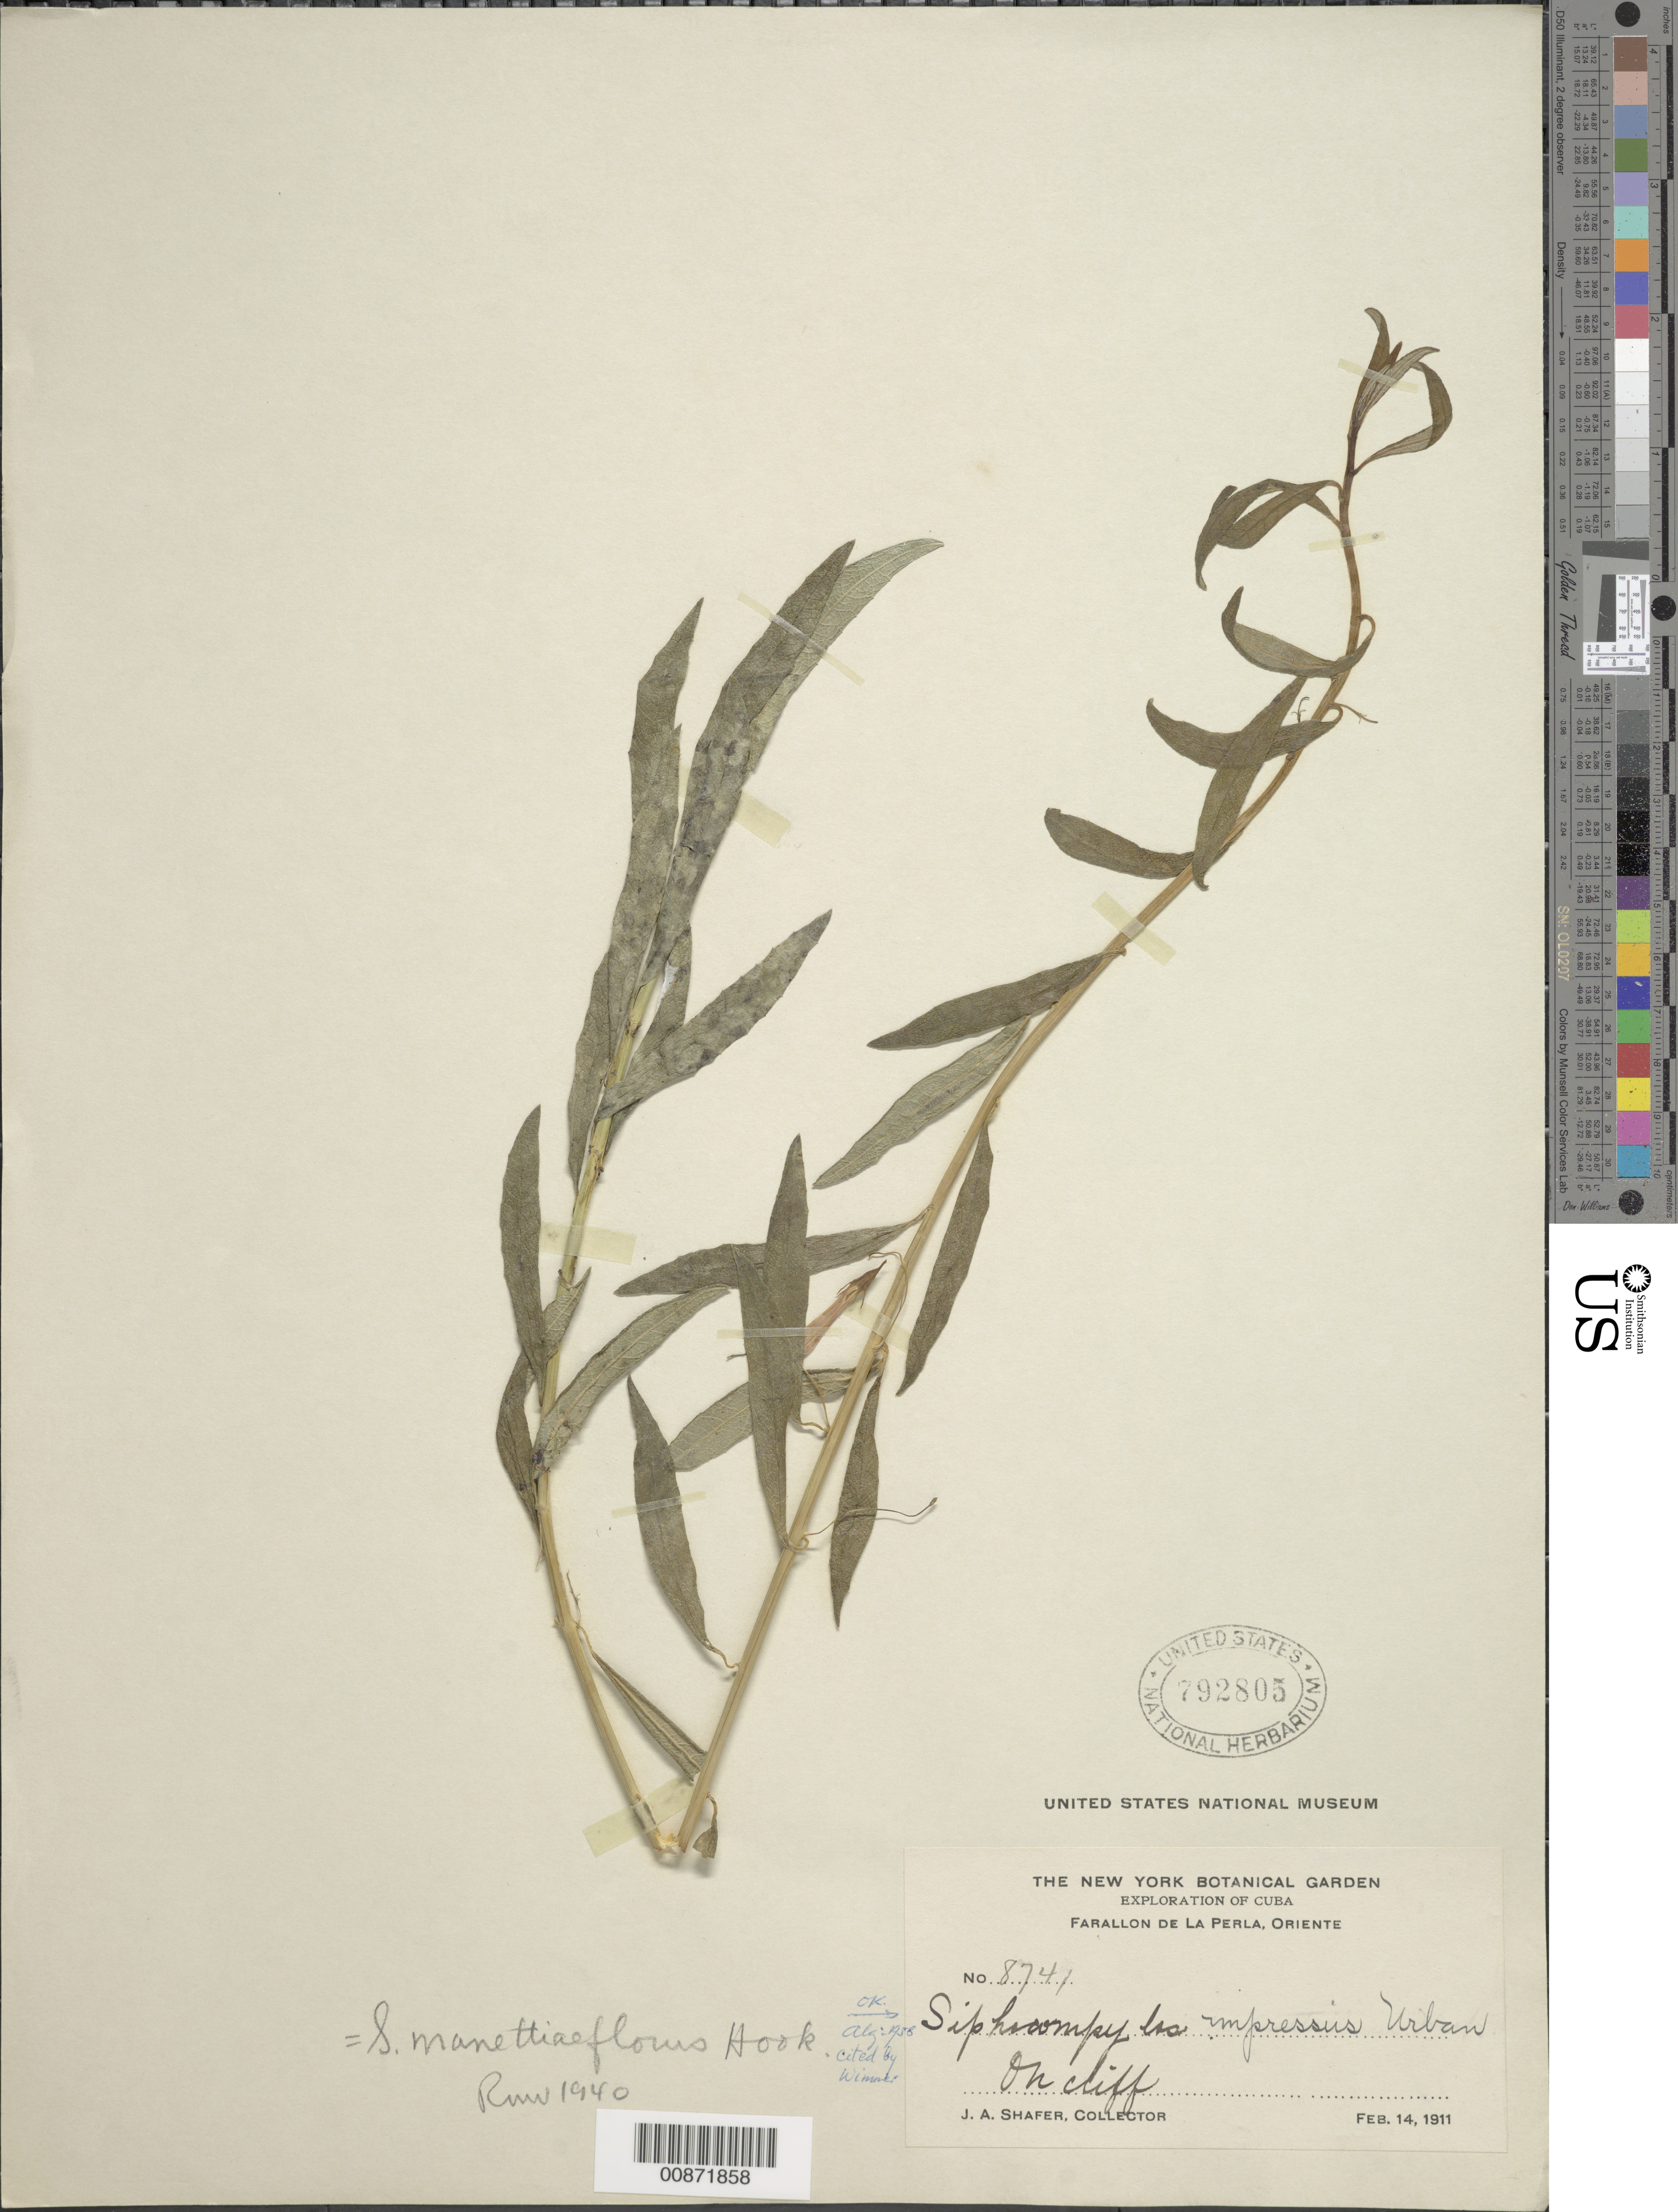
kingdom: Plantae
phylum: Tracheophyta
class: Magnoliopsida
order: Asterales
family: Campanulaceae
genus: Siphocampylus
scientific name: Siphocampylus impressus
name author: Urb.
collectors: J. A. Shafer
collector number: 8741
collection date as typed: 14 Feb 1911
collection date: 1911-02-14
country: Cuba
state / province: Oriente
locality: Farallon de la Perla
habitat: On cliff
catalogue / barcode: US 792805